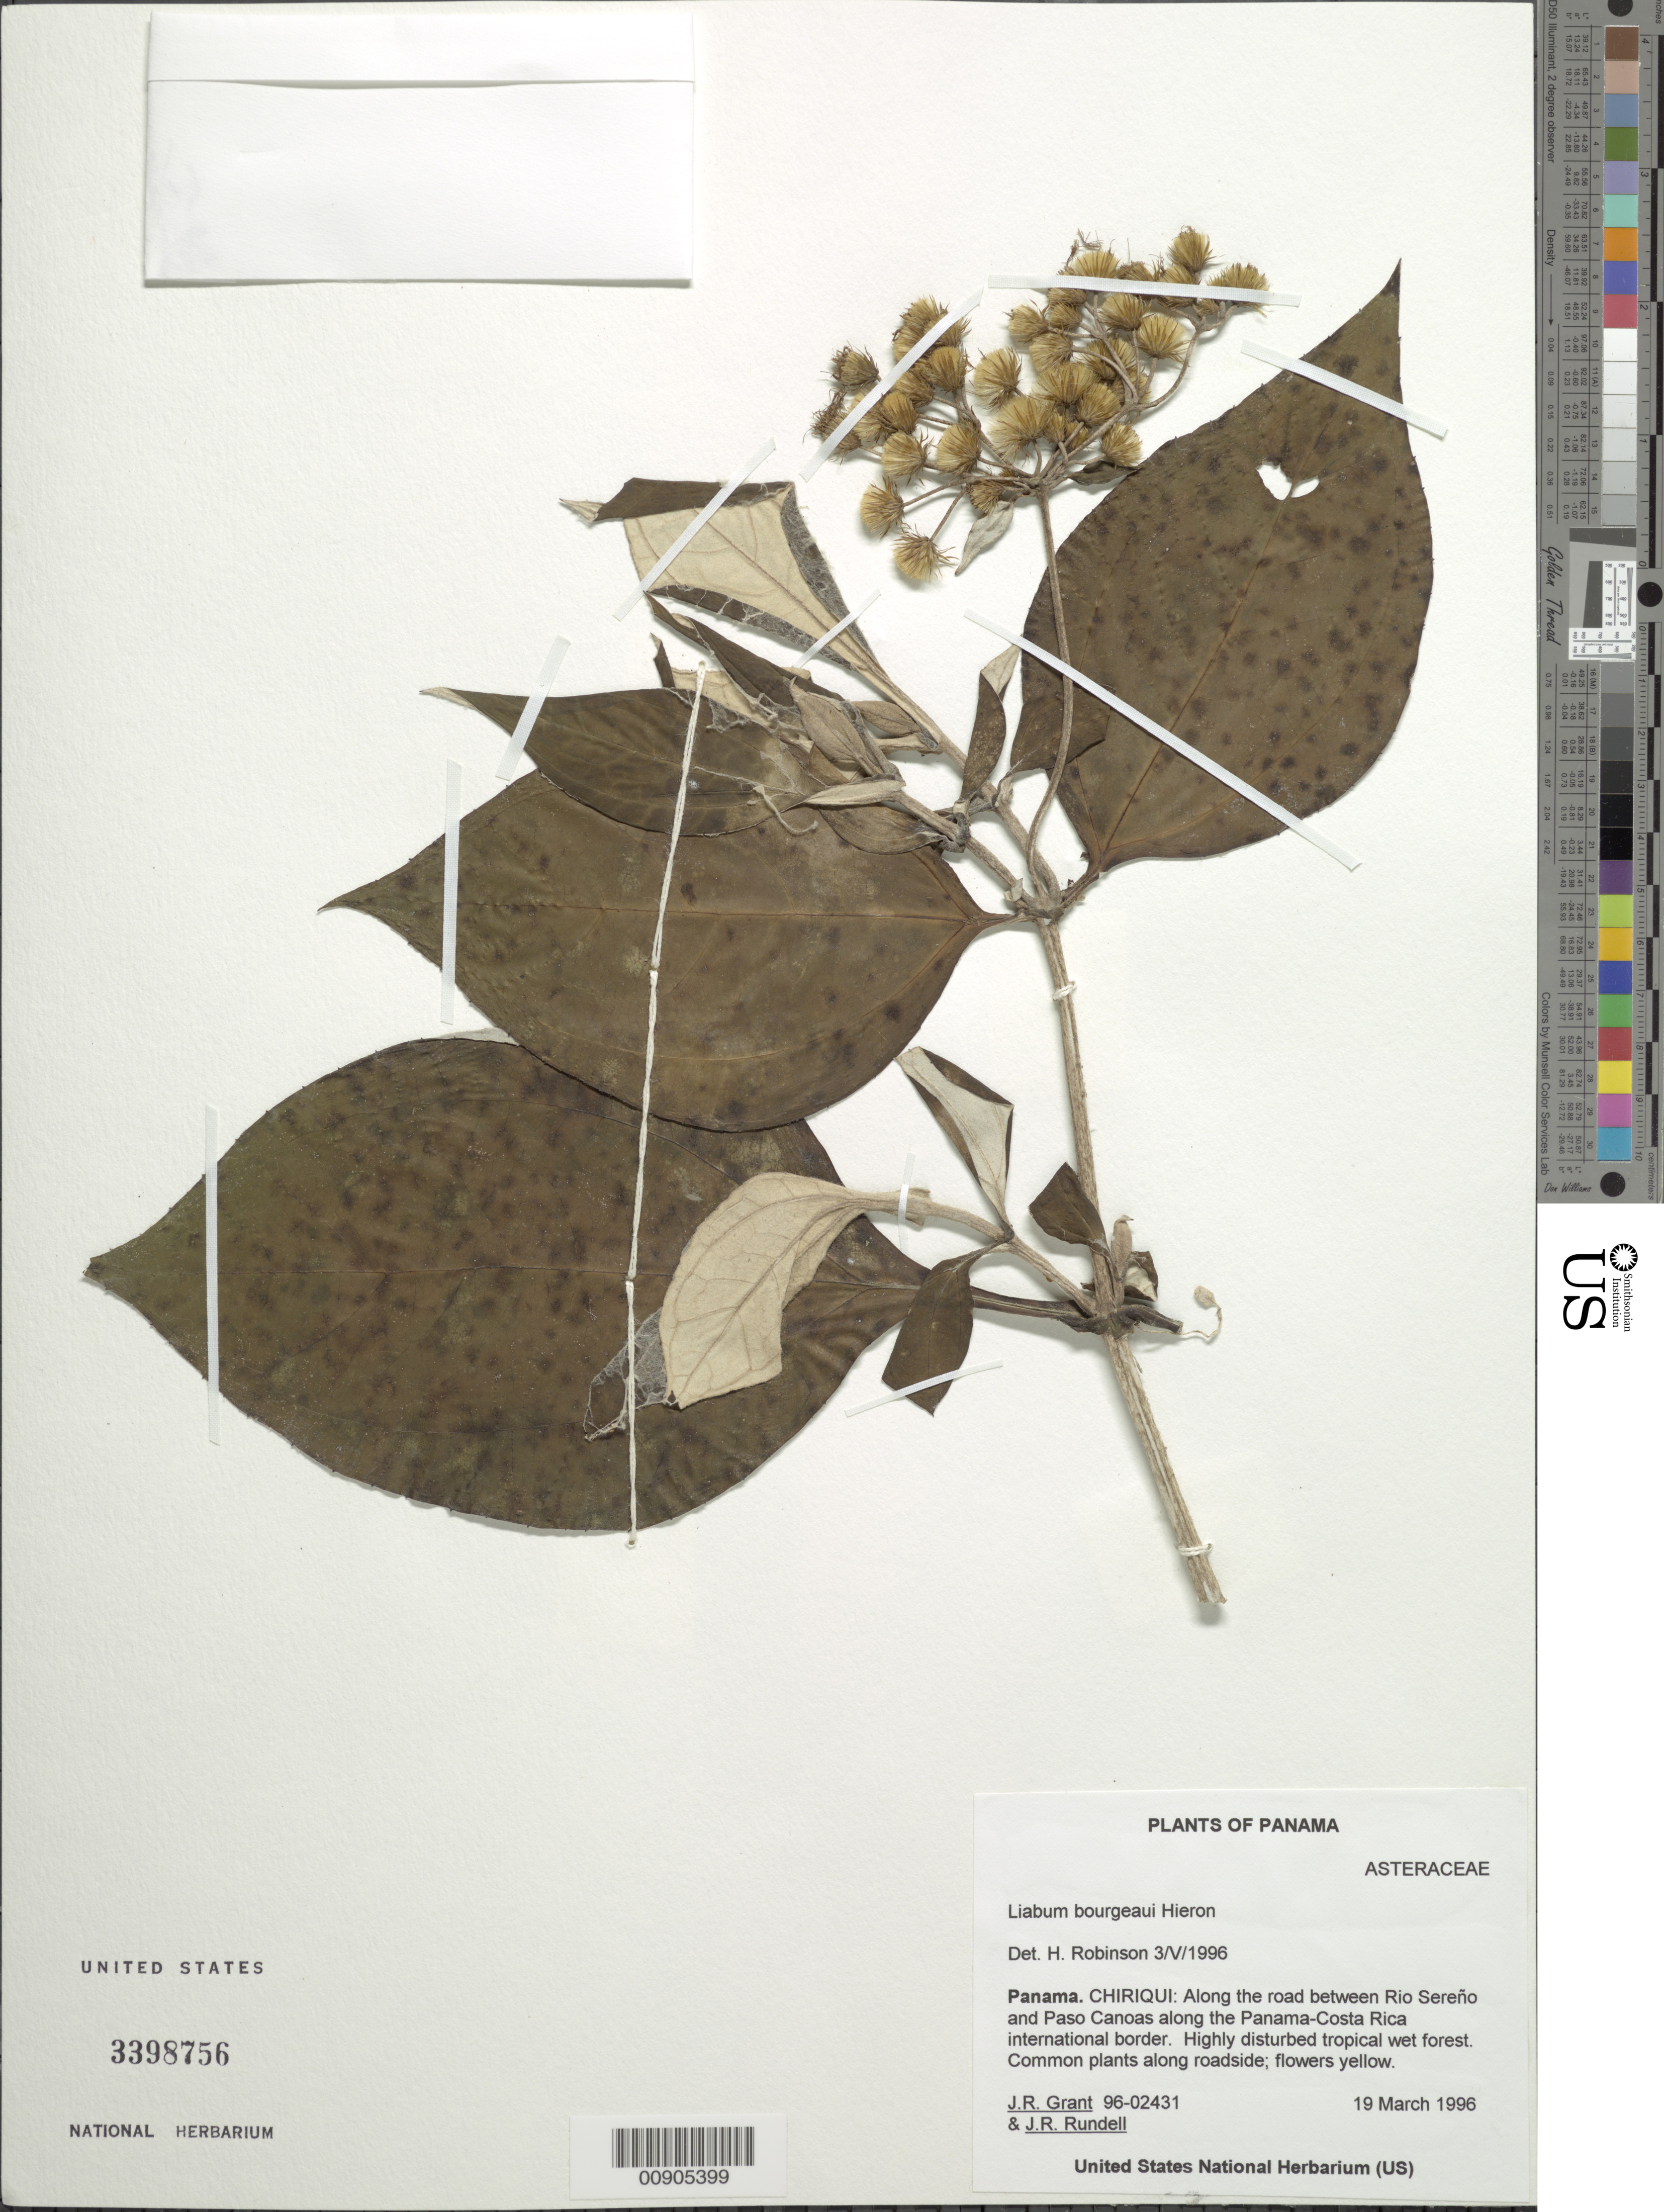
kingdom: Plantae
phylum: Tracheophyta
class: Magnoliopsida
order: Asterales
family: Asteraceae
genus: Liabum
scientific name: Liabum bourgeaui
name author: Hieron.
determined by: Robinson, Harold E., (US)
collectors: J. Grant & J. R. Rundell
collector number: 96 2431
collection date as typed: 19 March 1996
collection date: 1996-03-19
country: Panama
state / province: Chiriqui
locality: Rio Sereño to Paso Canoas road, along the Panama-Costa Rica international border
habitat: Highly disturbed tropical wet forest; along roadside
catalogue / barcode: US 3398756